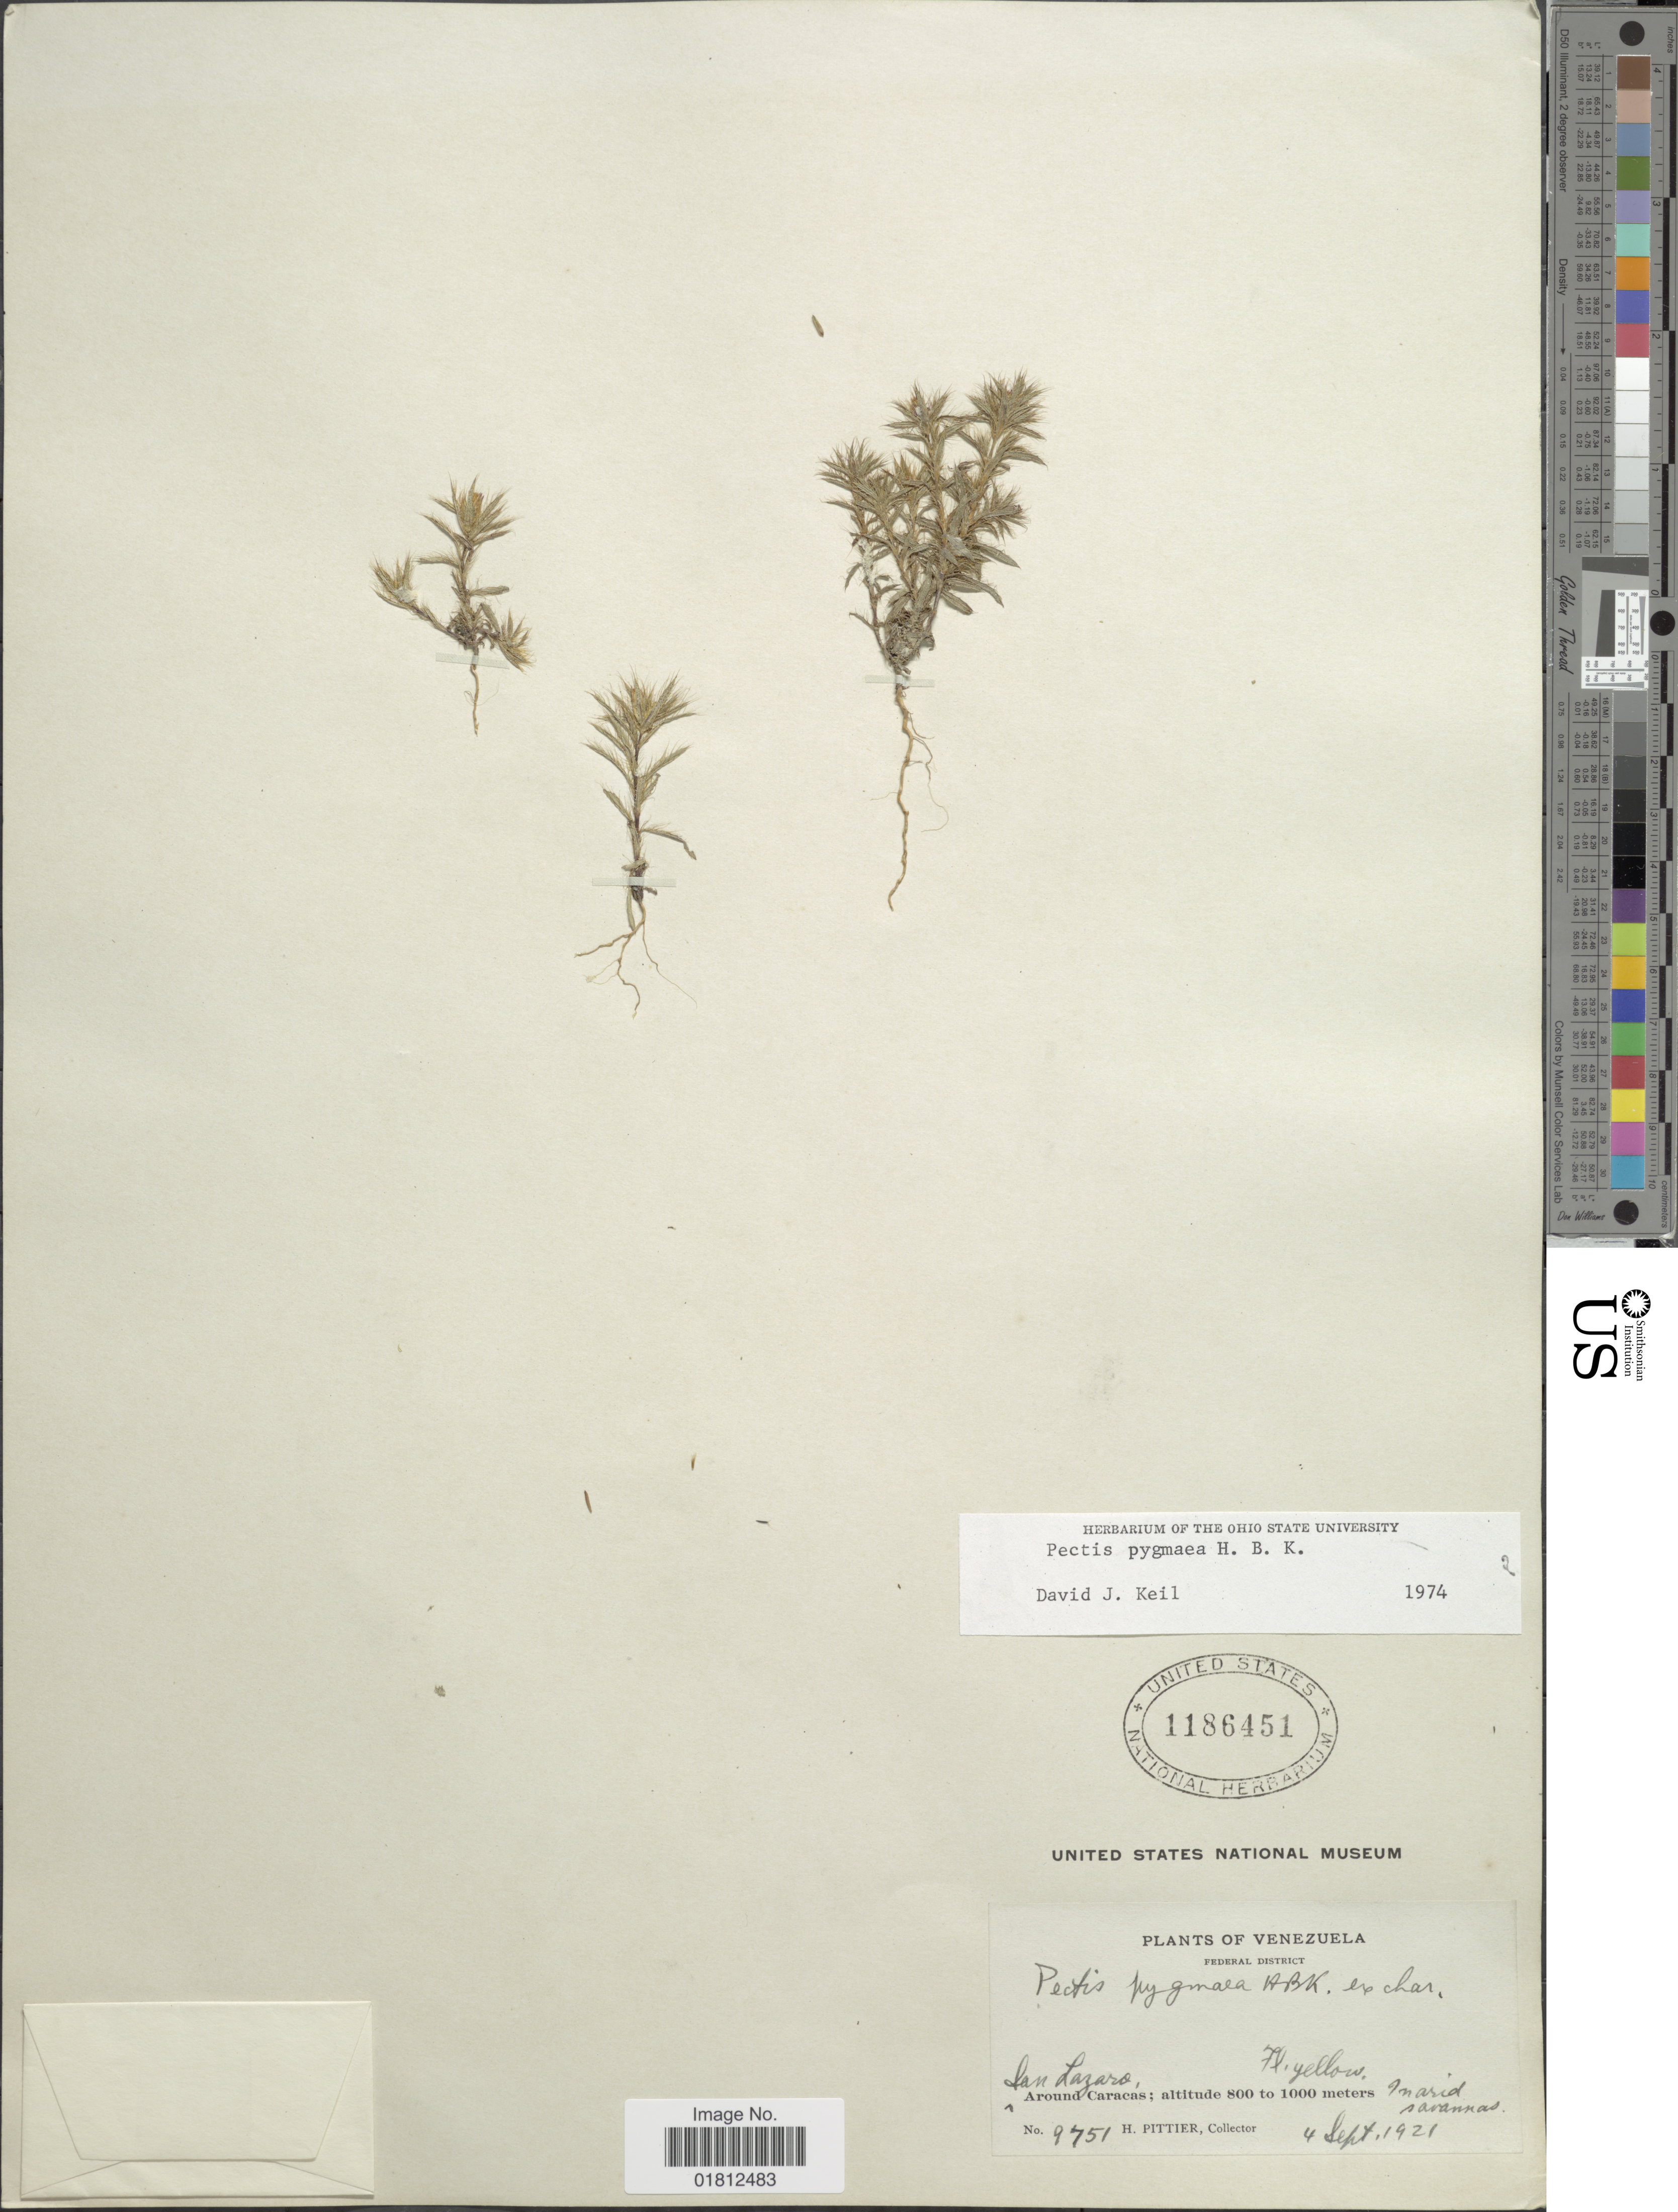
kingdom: Plantae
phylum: Tracheophyta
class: Magnoliopsida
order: Asterales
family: Asteraceae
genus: Pectis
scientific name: Pectis pygmaea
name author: Kunth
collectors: H. F. Pittier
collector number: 9751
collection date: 1921-09-04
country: Venezuela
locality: Federal District, San Lazaro, around Caracas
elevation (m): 800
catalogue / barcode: US 1186451